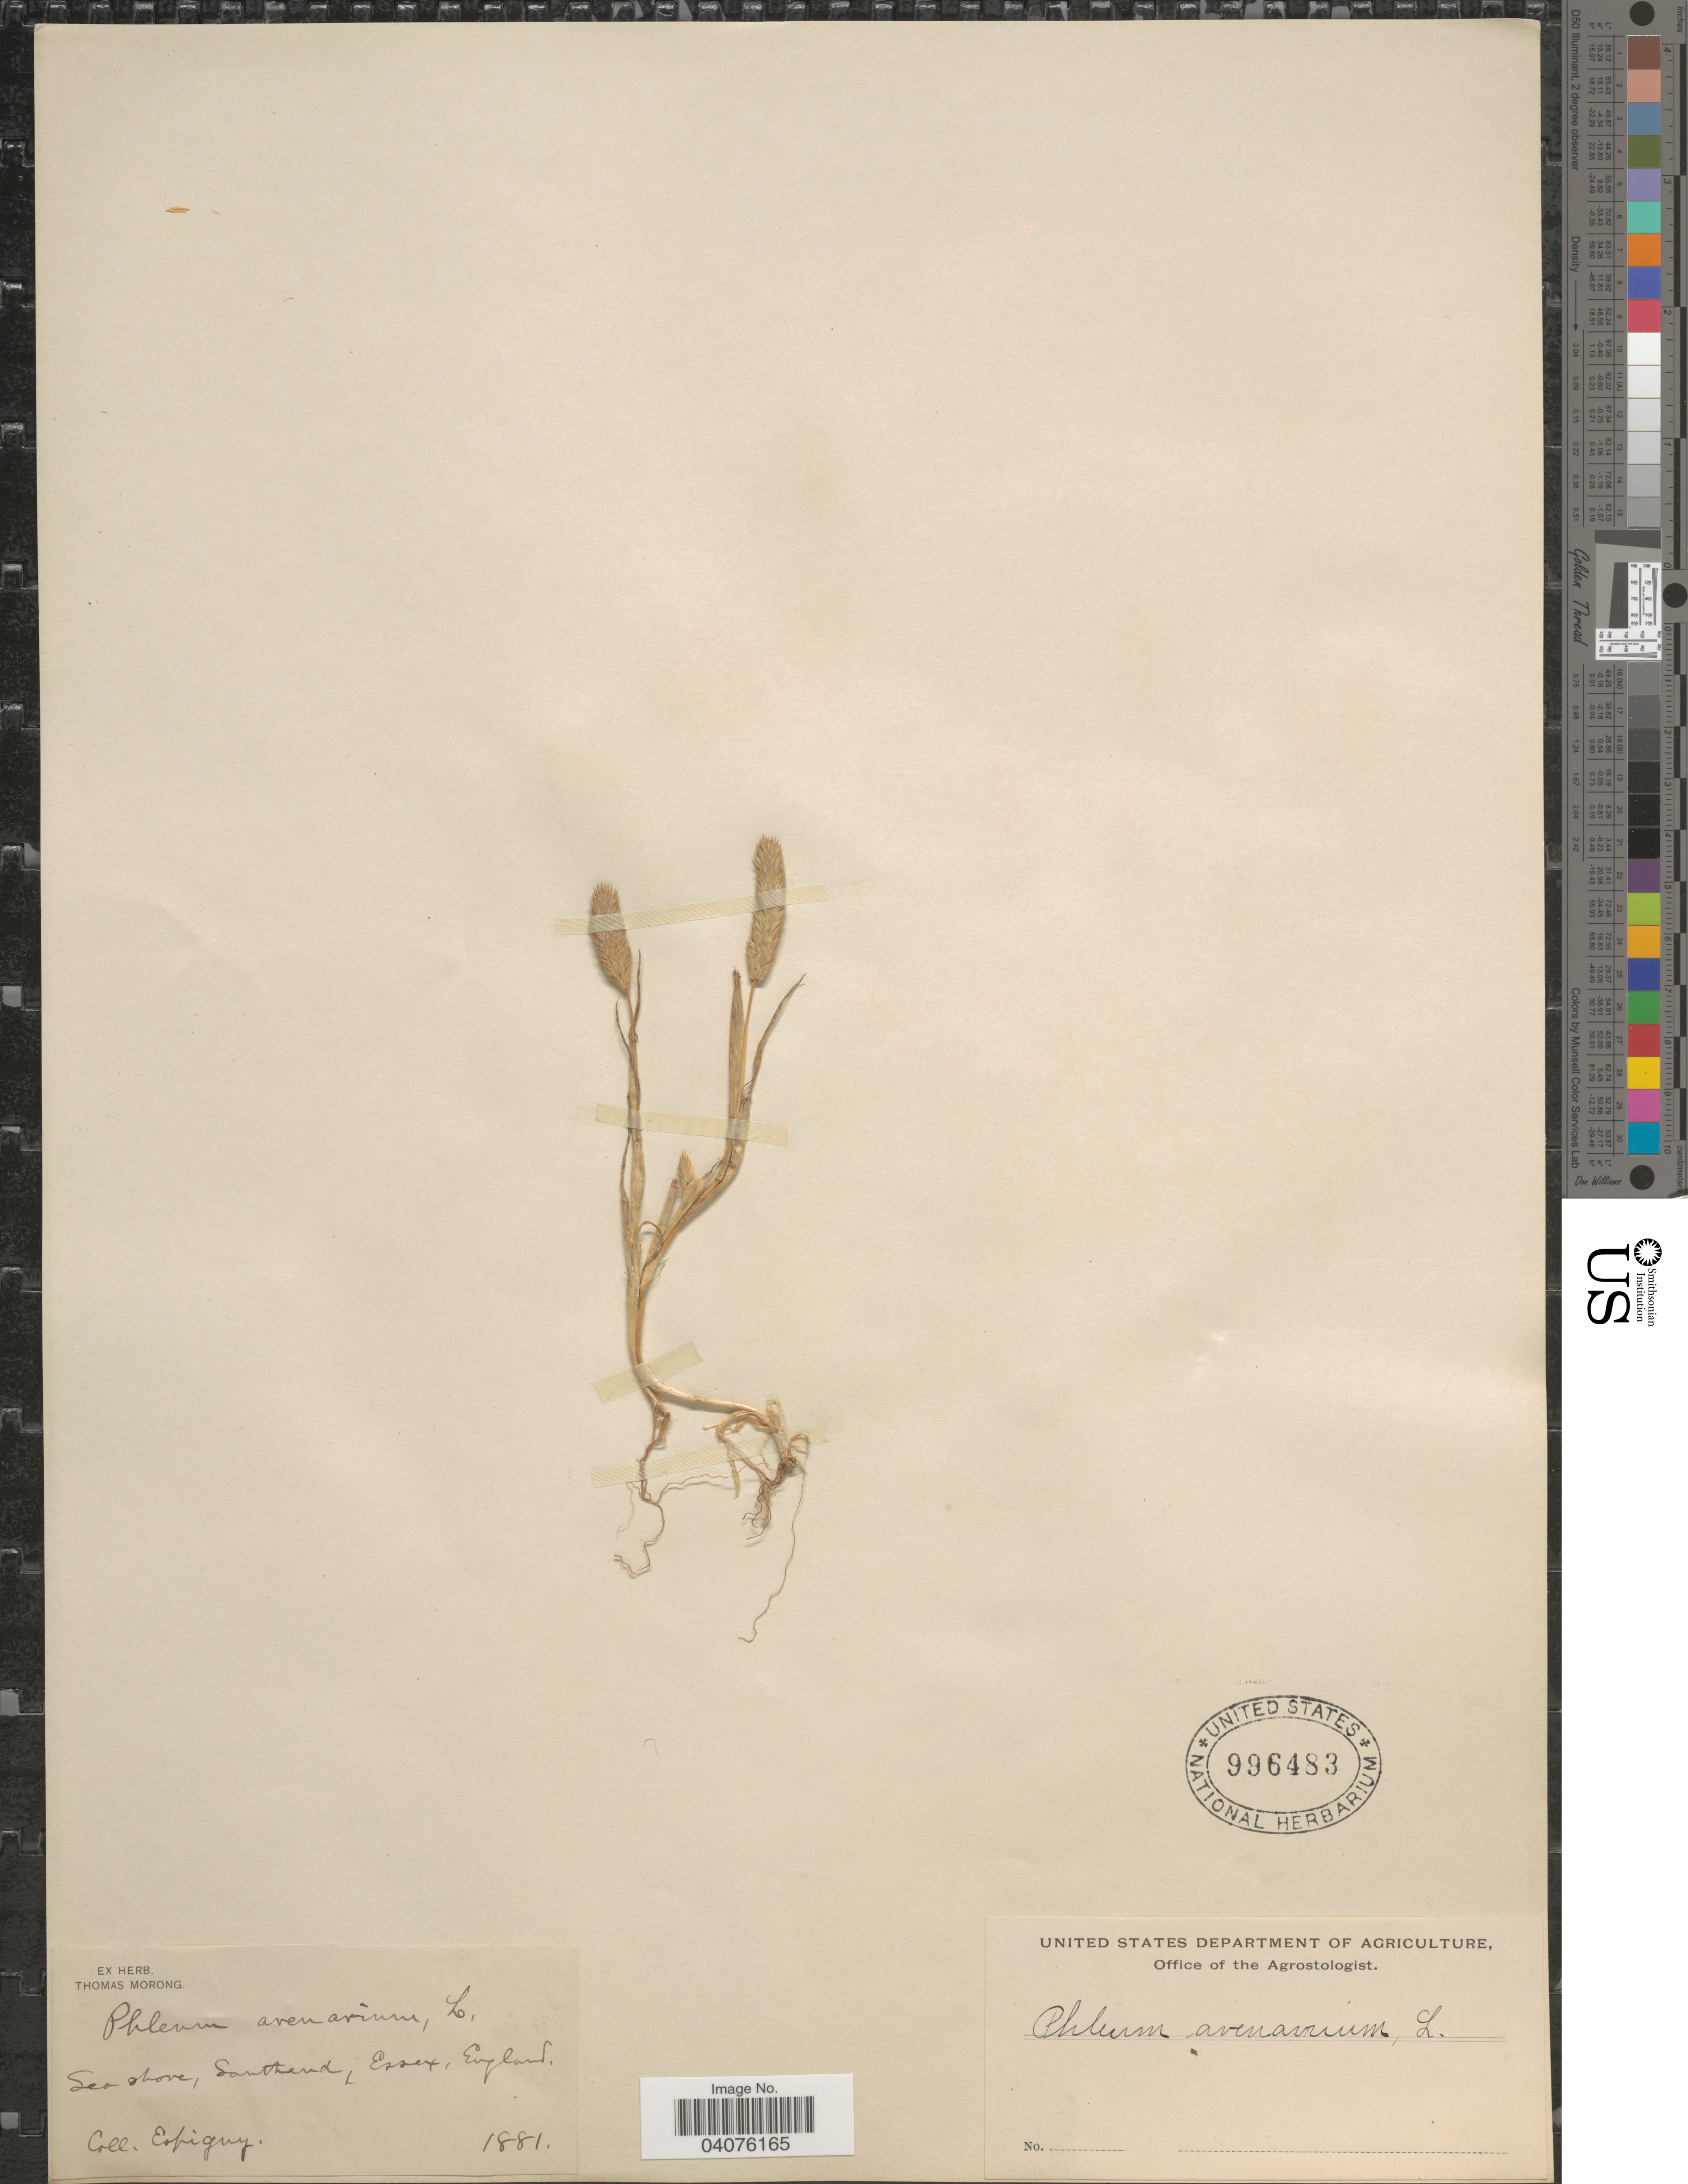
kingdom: Plantae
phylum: Tracheophyta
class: Liliopsida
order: Poales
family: Poaceae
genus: Phleum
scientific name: Phleum arenarium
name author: L.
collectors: Essigny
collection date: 1881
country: United Kingdom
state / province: England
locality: Sea shore, Southend, Essex.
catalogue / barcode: US 996483